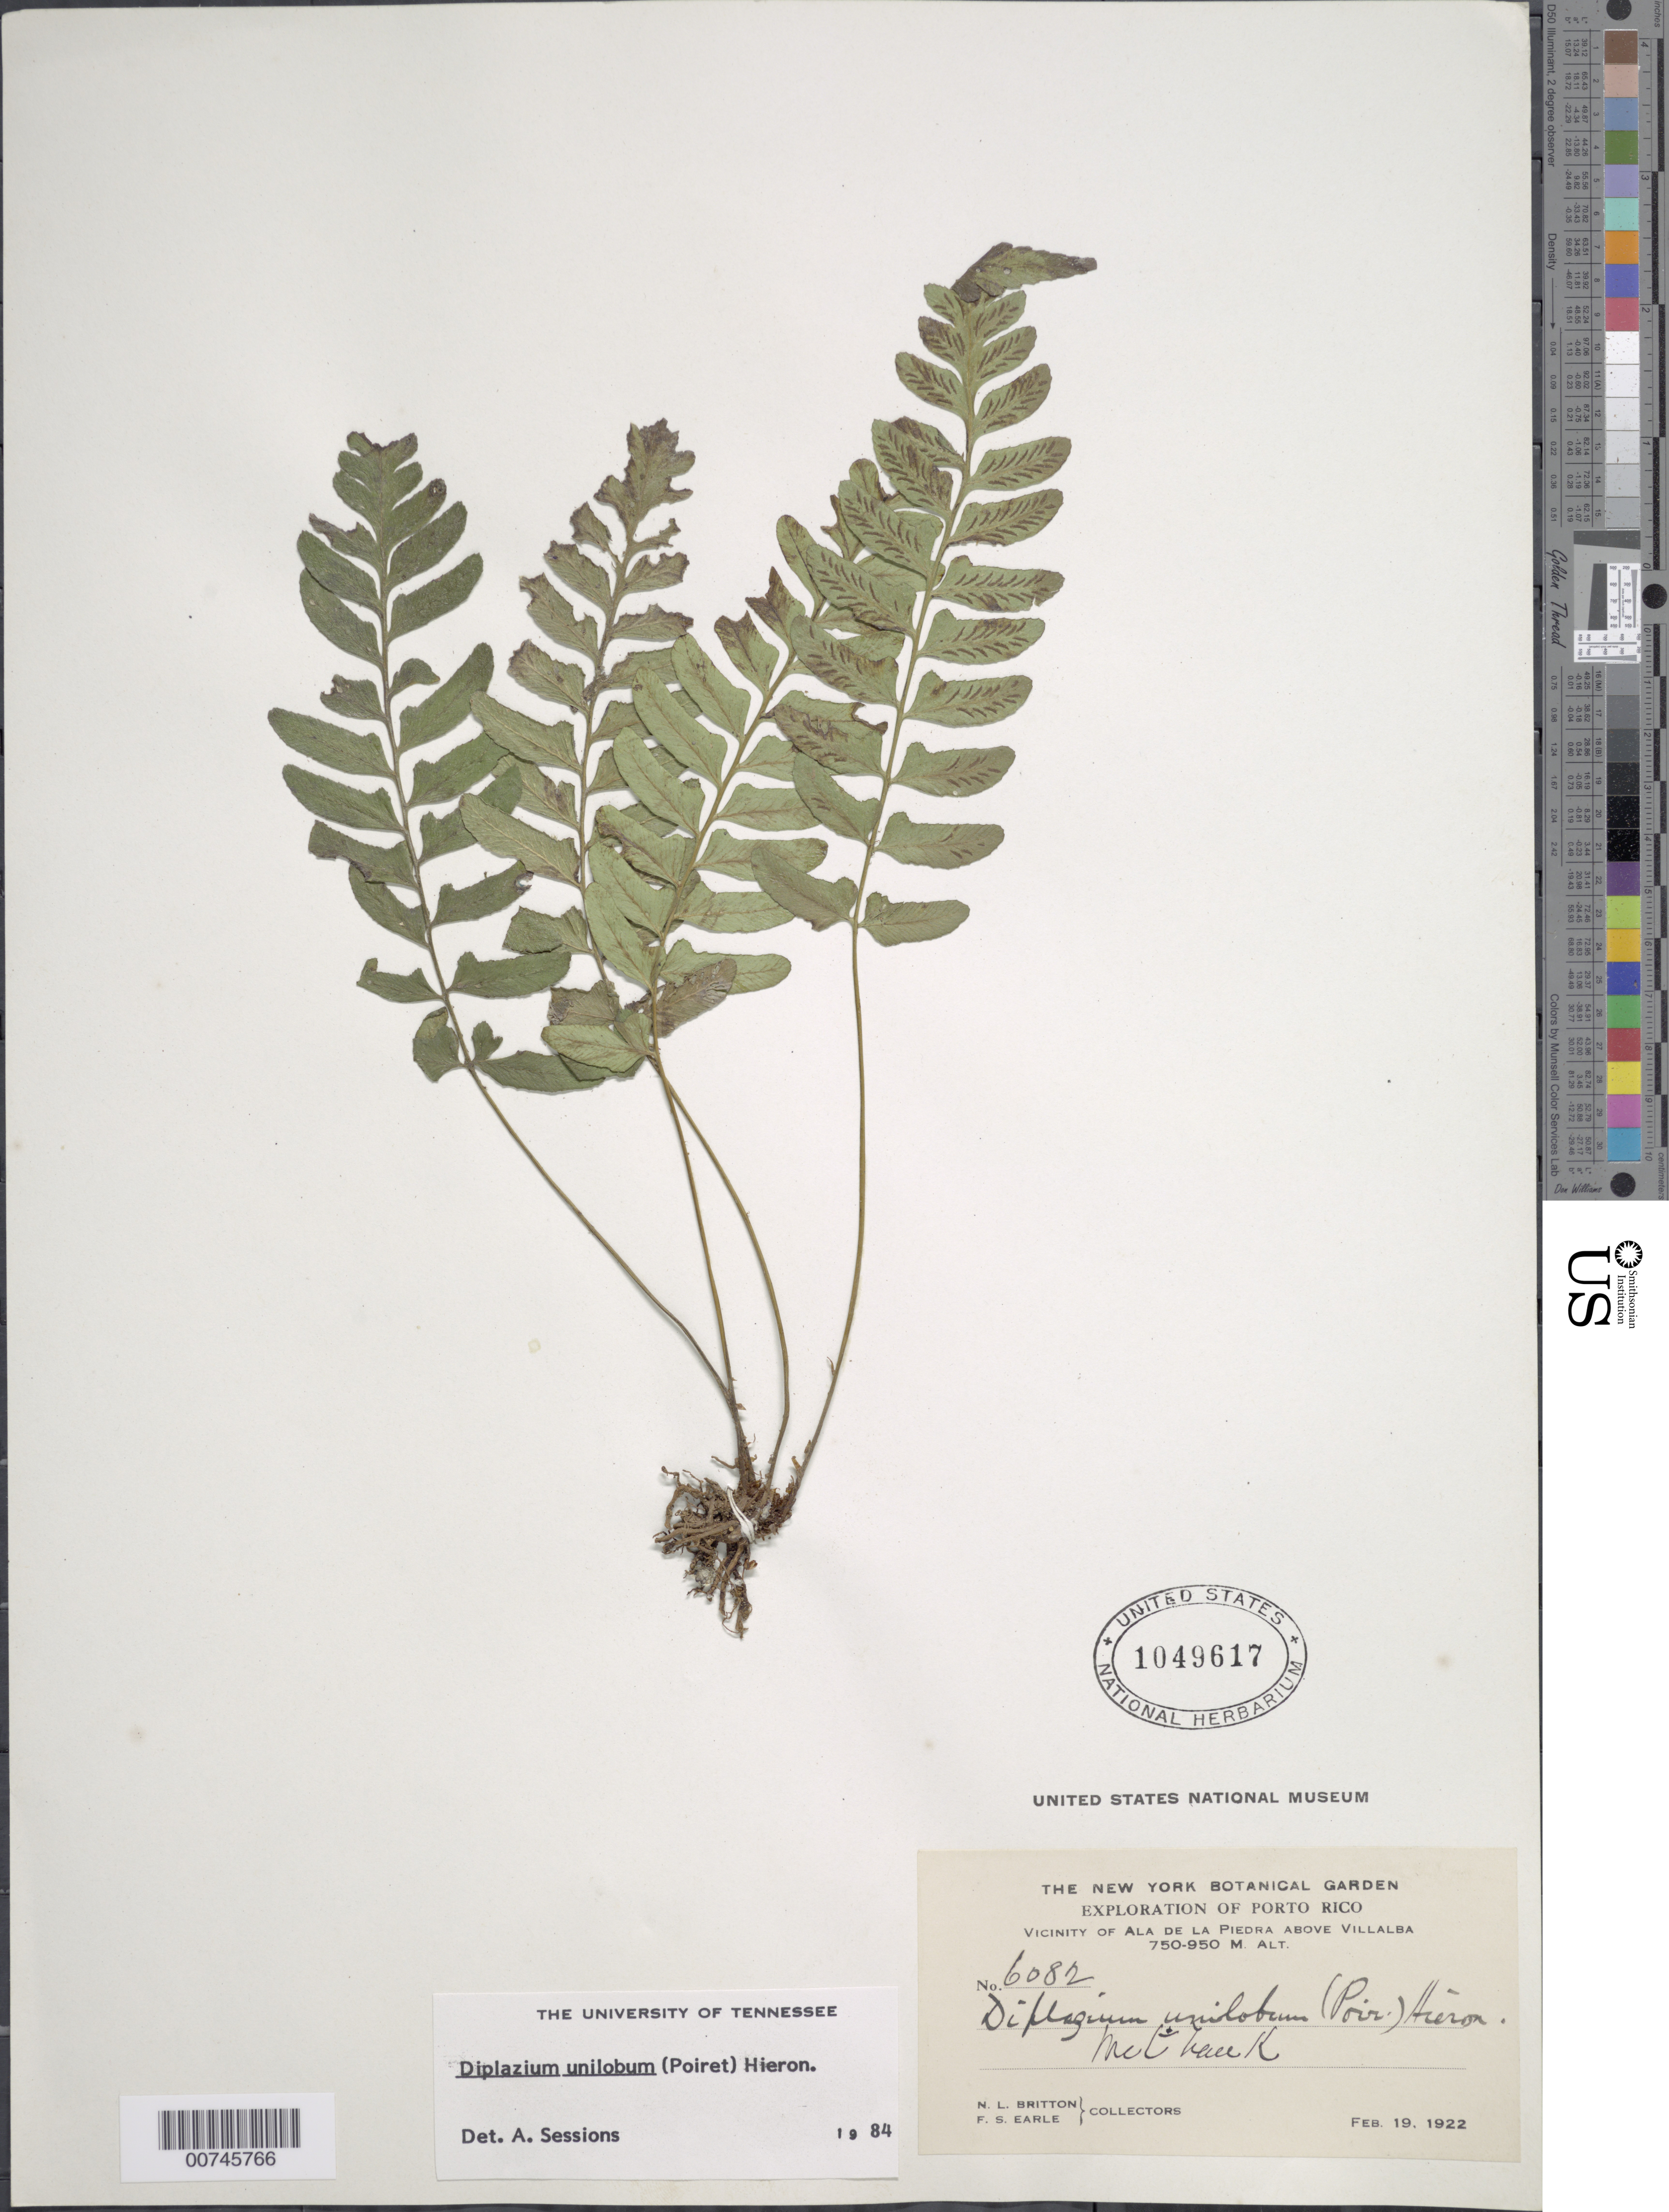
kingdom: Plantae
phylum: Tracheophyta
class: Polypodiopsida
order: Polypodiales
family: Athyriaceae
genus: Diplazium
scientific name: Diplazium unilobum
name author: (Poir.) Hieron.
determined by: Sessions, A.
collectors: N. Britton & F. S. Earle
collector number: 6082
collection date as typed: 19 Feb 1922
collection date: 1922-02-19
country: Puerto Rico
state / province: Villalba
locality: Vicinity of Ala de la Piedra above Villalba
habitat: Wet bank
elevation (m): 750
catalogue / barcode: US 1049617